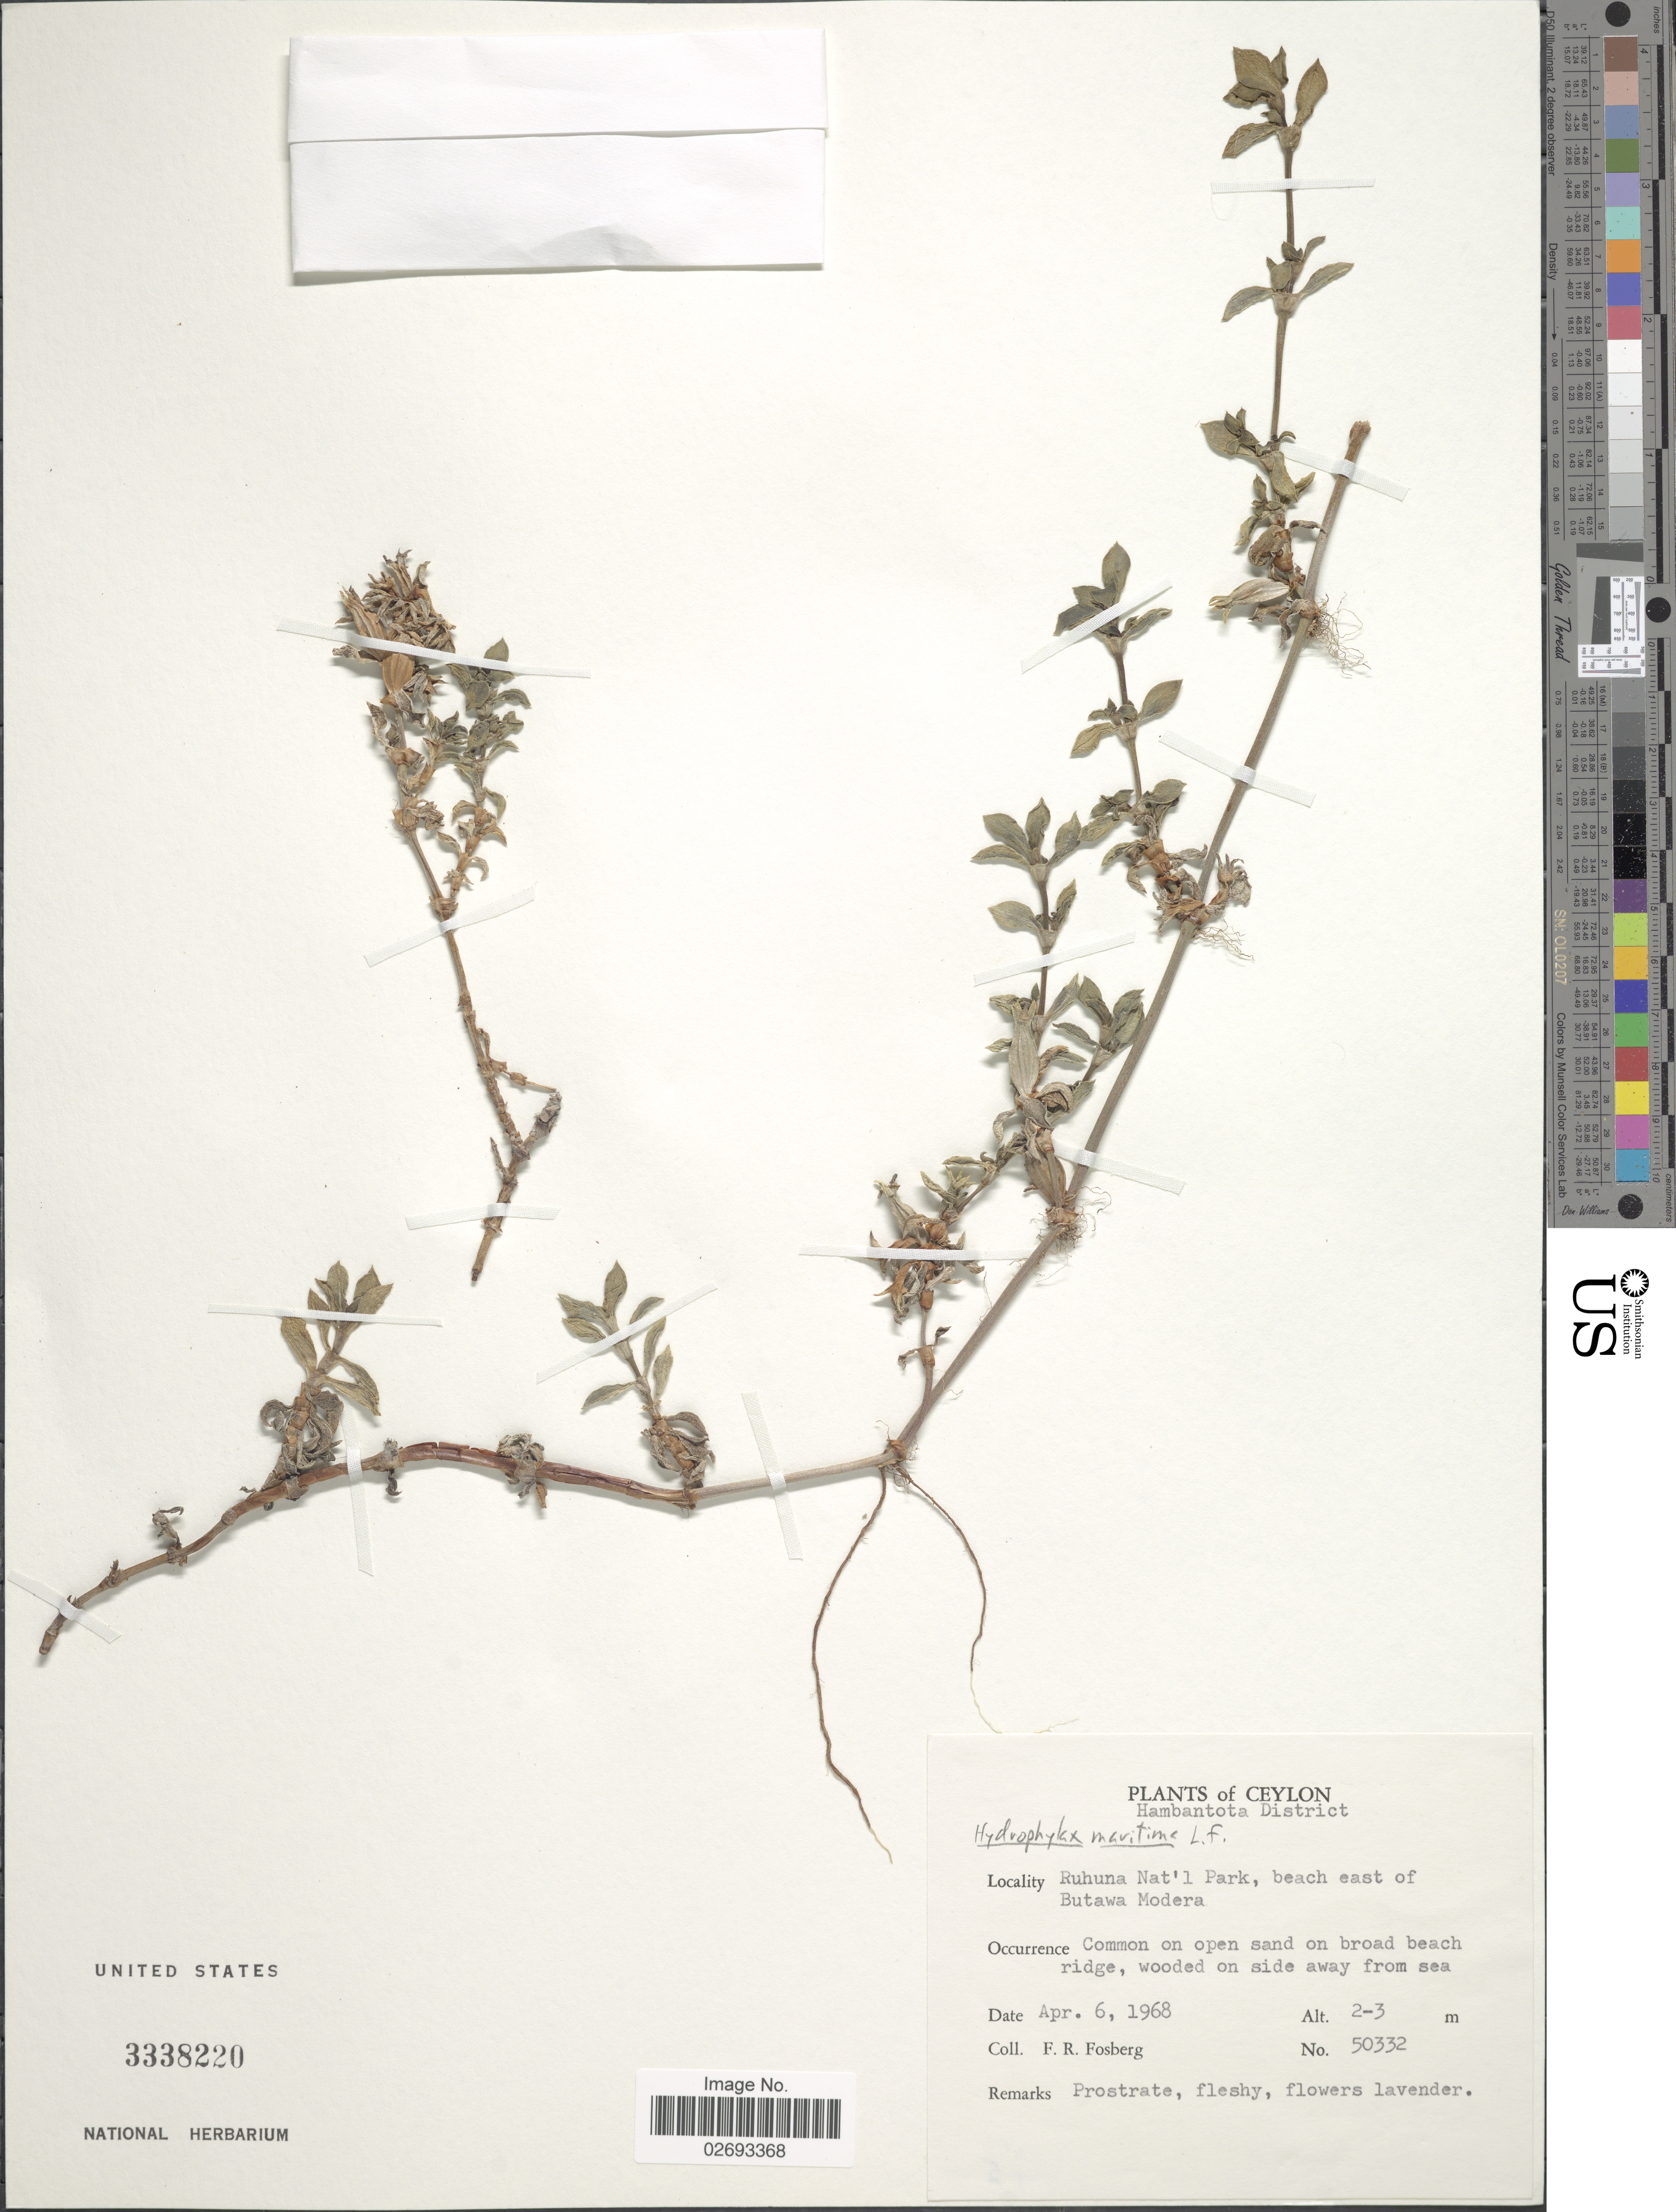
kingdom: Plantae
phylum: Tracheophyta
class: Magnoliopsida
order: Gentianales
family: Rubiaceae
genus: Hydrophylax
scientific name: Hydrophylax maritima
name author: L. f.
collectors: F. R. Fosberg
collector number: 50332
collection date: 1968-04-06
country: Sri Lanka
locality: Ceylon. Hambantota District. Ruhuna Nat'l Park, beach east of Butawa Modera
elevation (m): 2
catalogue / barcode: US 3338220